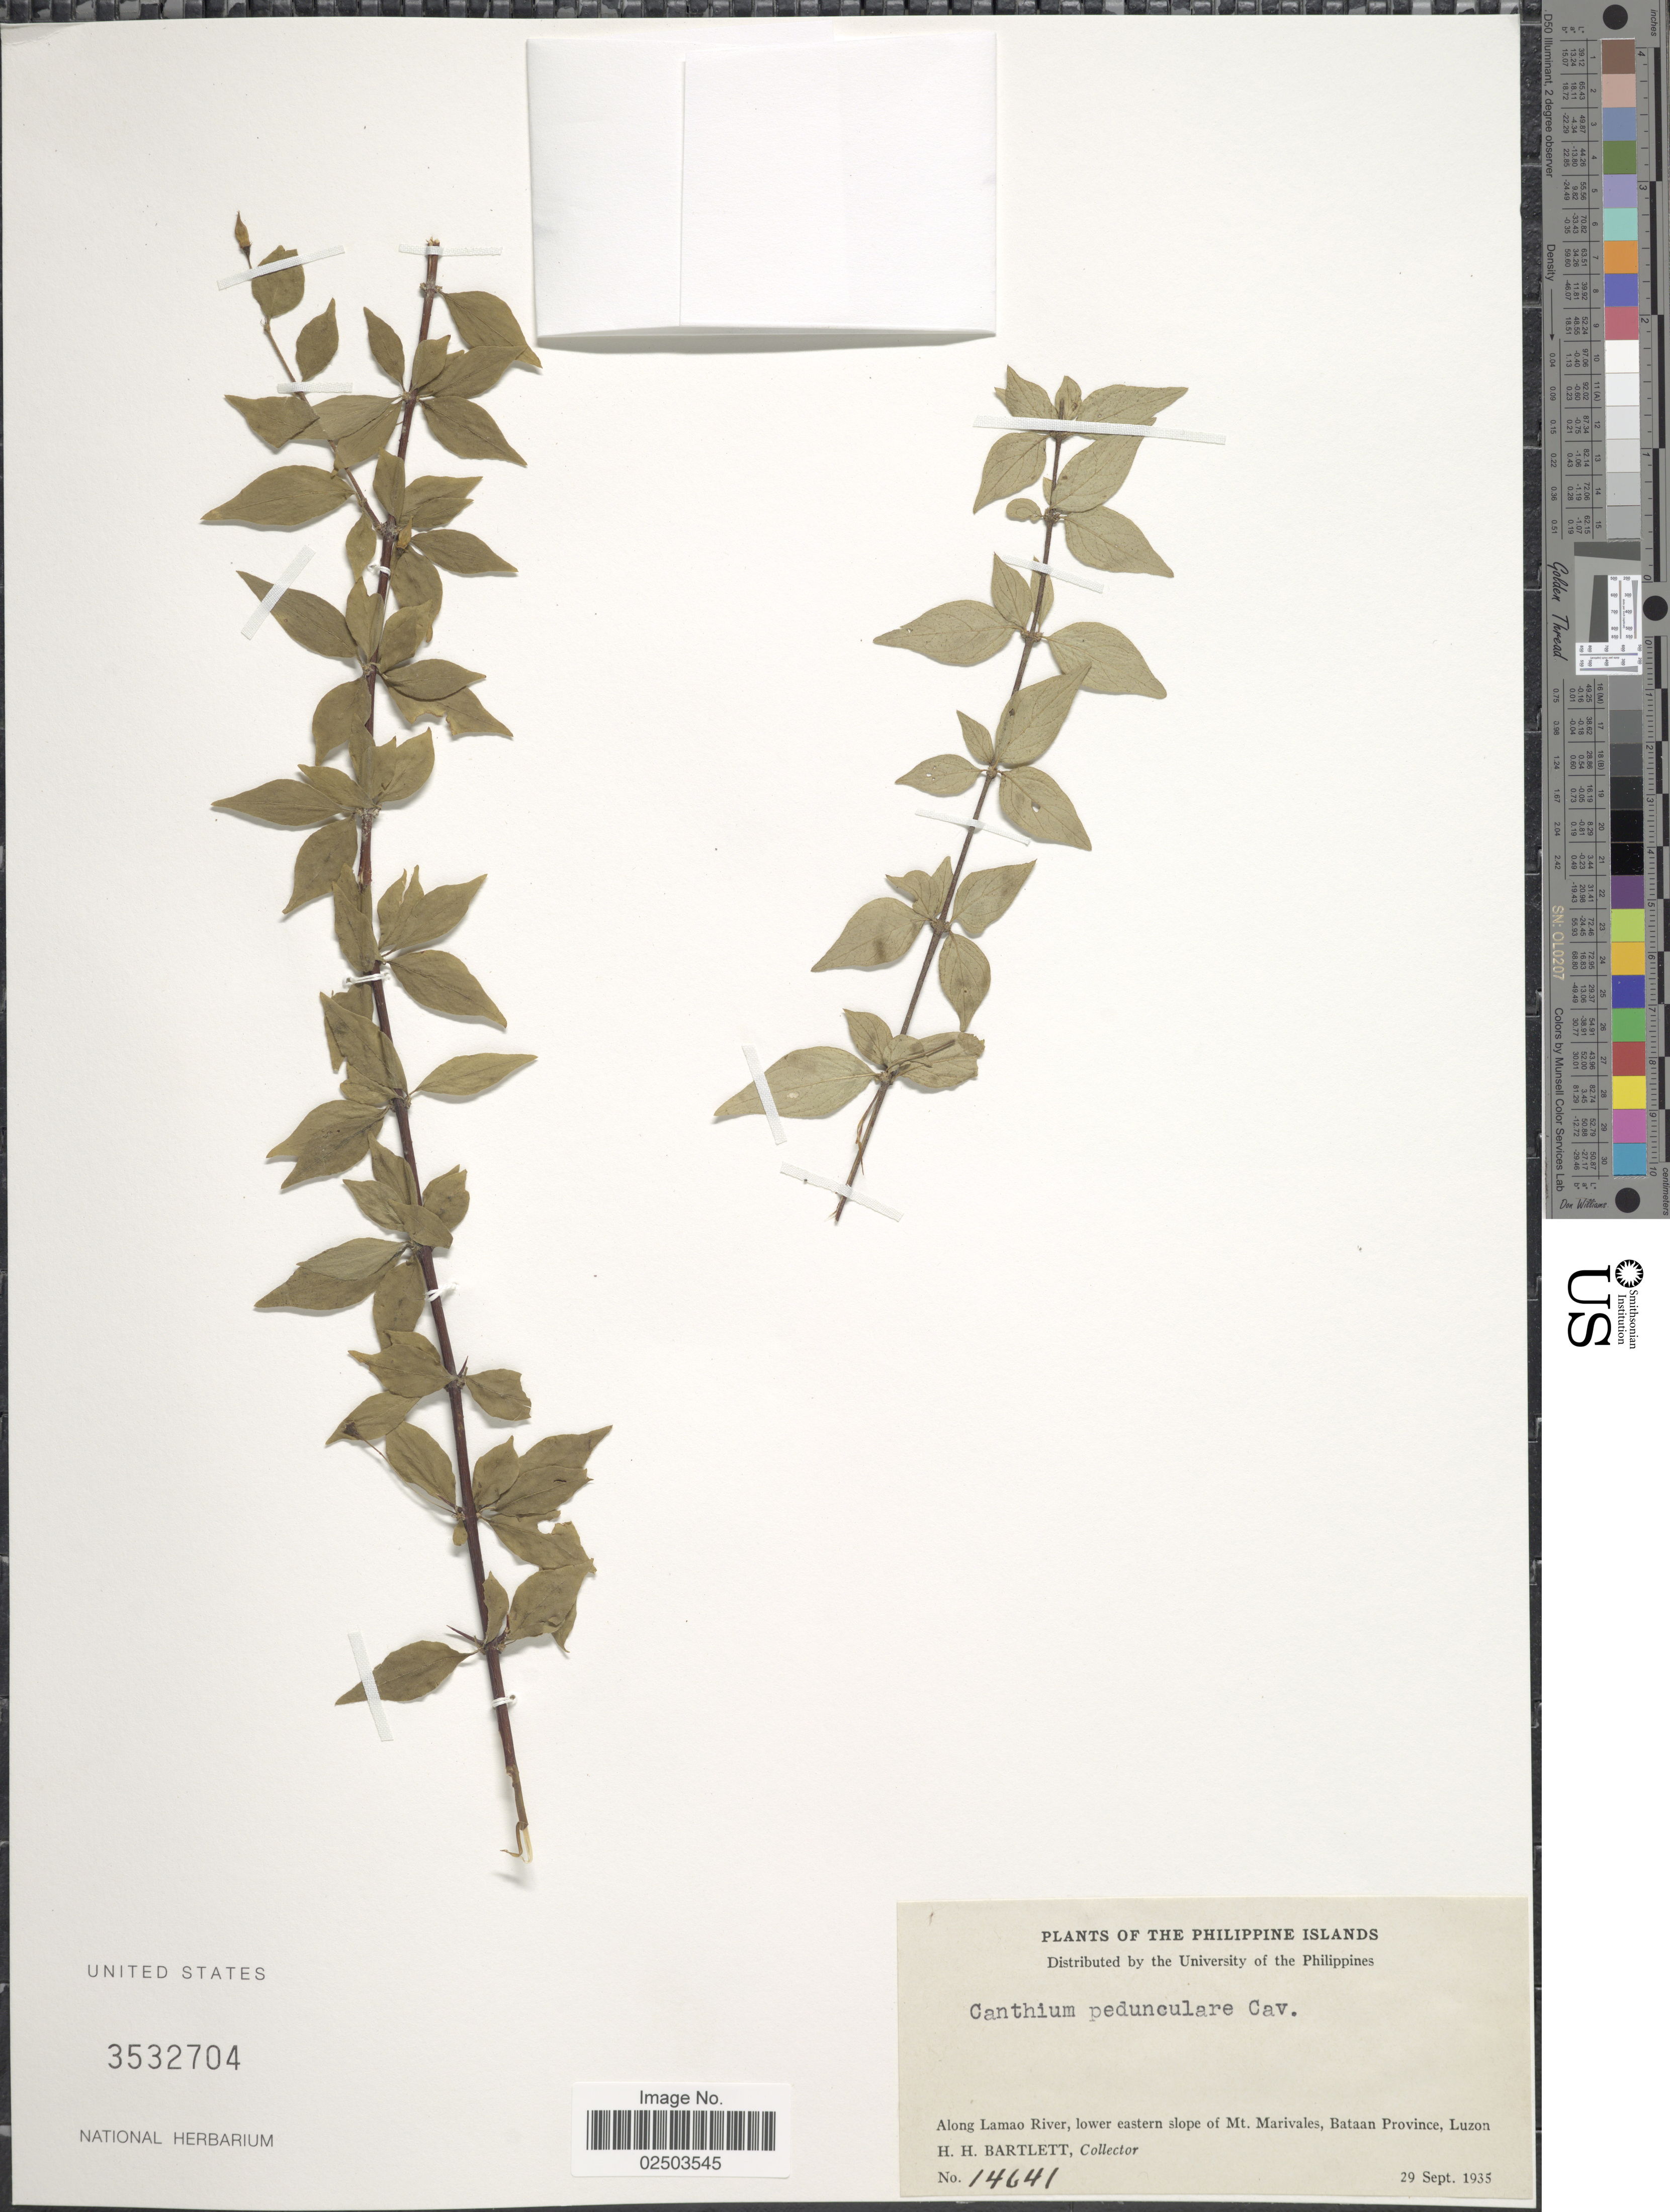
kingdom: Plantae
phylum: Tracheophyta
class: Magnoliopsida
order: Gentianales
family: Rubiaceae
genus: Canthium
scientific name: Canthium pedunculare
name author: Cav.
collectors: H. H. Bartlett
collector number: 14641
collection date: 1935-09-29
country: Philippines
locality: Philippine Islands, along Lamao River, lower eastern slope of Mt. Marivales, Bataan Province, Luzon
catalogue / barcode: US 3532704